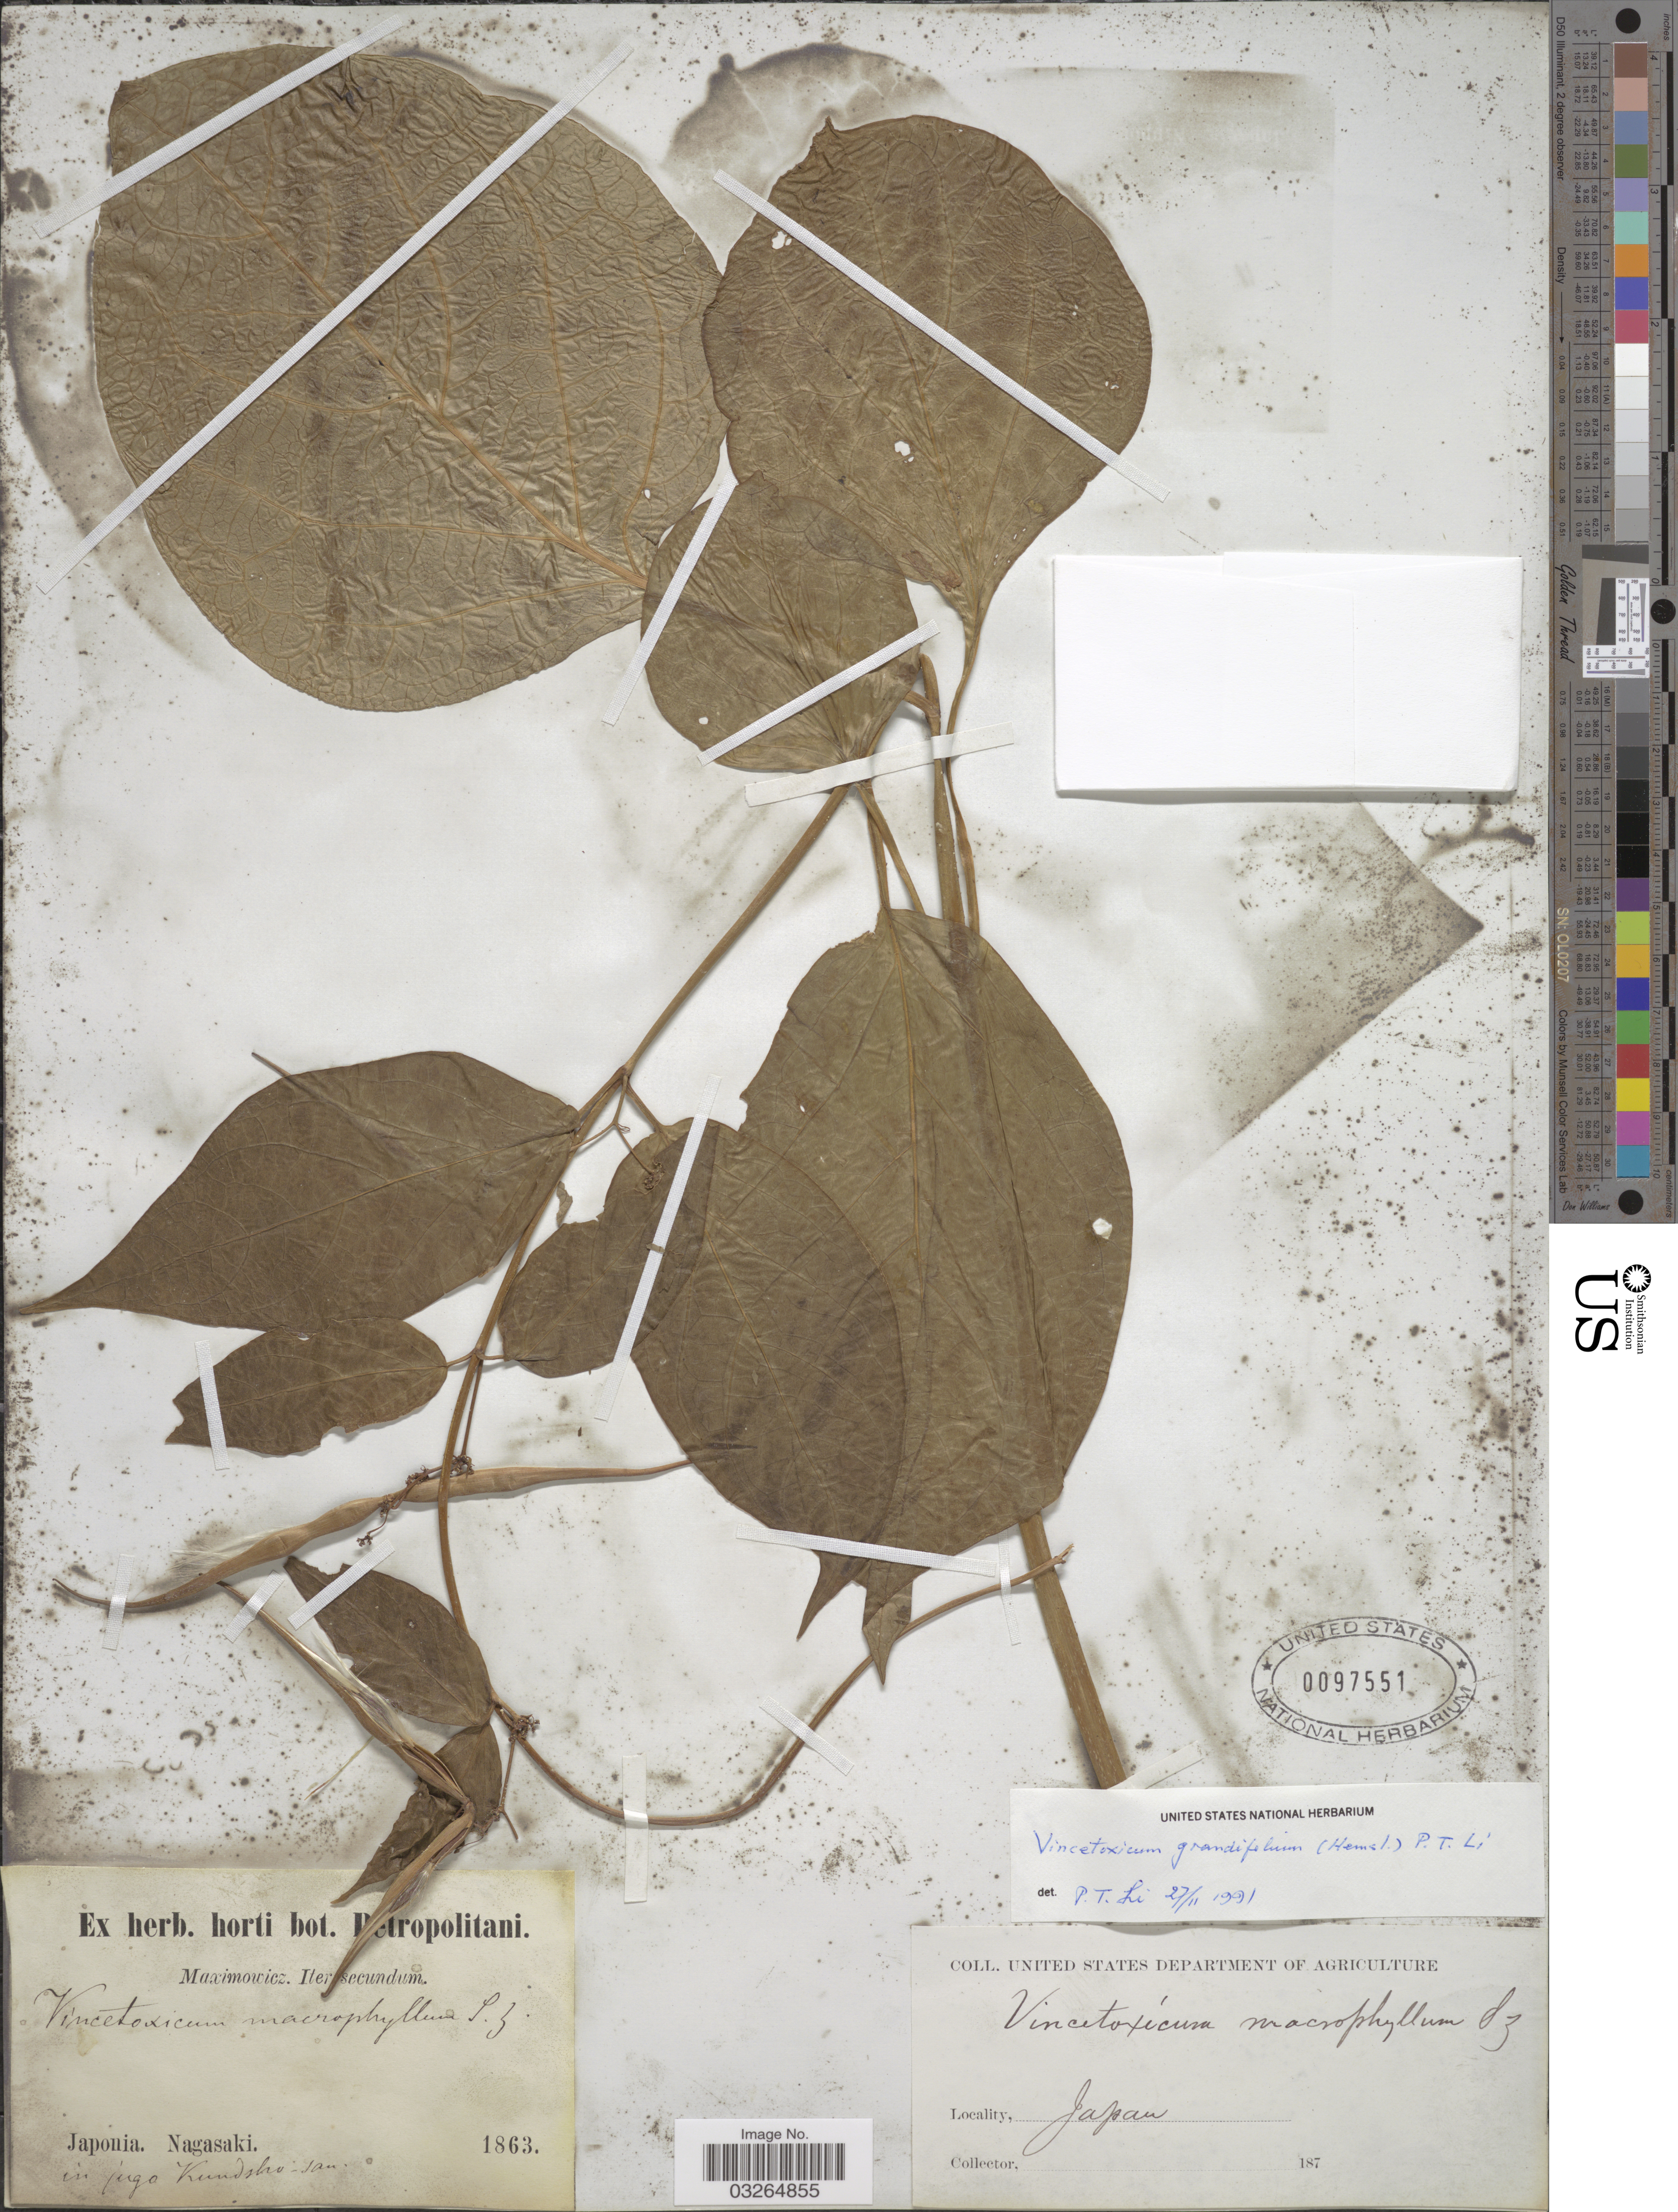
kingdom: Plantae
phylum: Tracheophyta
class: Magnoliopsida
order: Gentianales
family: Apocynaceae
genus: Cynanchum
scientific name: Cynanchum grandifolium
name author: Hemsl.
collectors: Maximowicz, --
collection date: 1863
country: Japan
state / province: Nagasaki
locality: In jugo Kundsho-san.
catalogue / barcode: US 97551